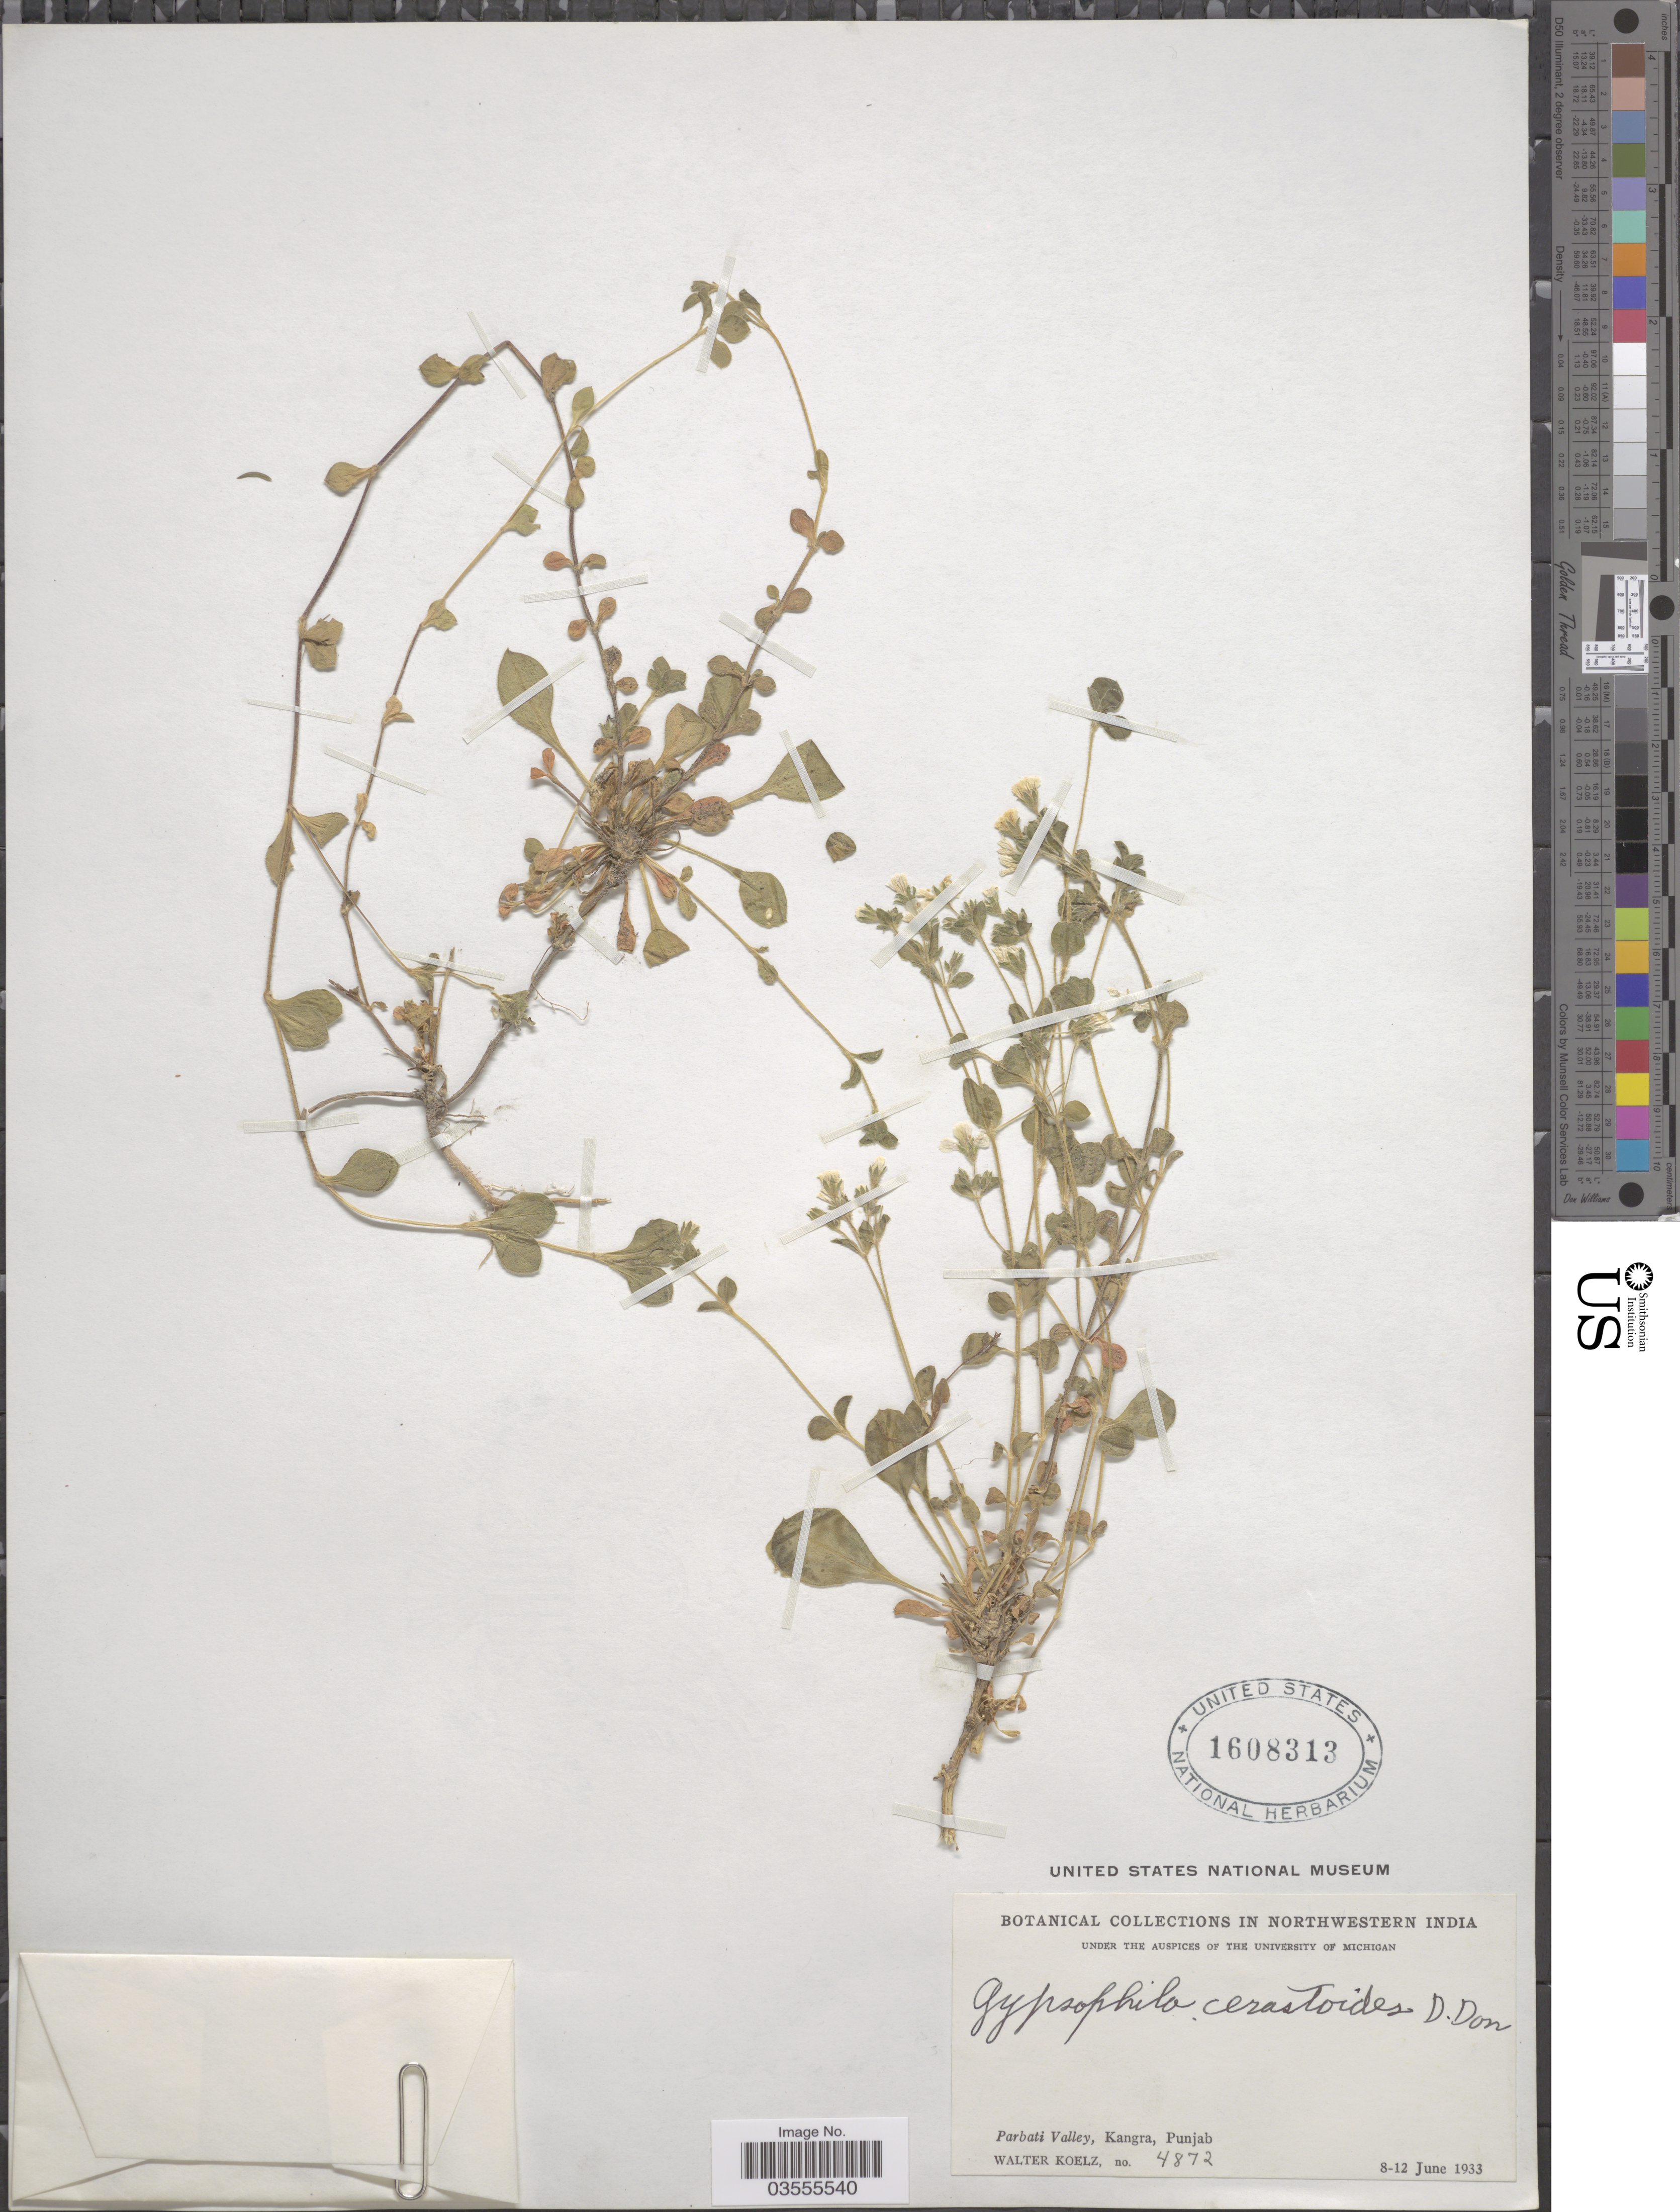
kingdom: Plantae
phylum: Tracheophyta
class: Magnoliopsida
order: Caryophyllales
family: Caryophyllaceae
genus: Gypsophila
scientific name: Gypsophila cerastioides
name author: D. Don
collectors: W. N. Koelz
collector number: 4872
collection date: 1933-06-08/1933-06-12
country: India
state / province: Punjab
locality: Northwestern India. Parbati Valley, Kangra.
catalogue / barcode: US 1608313